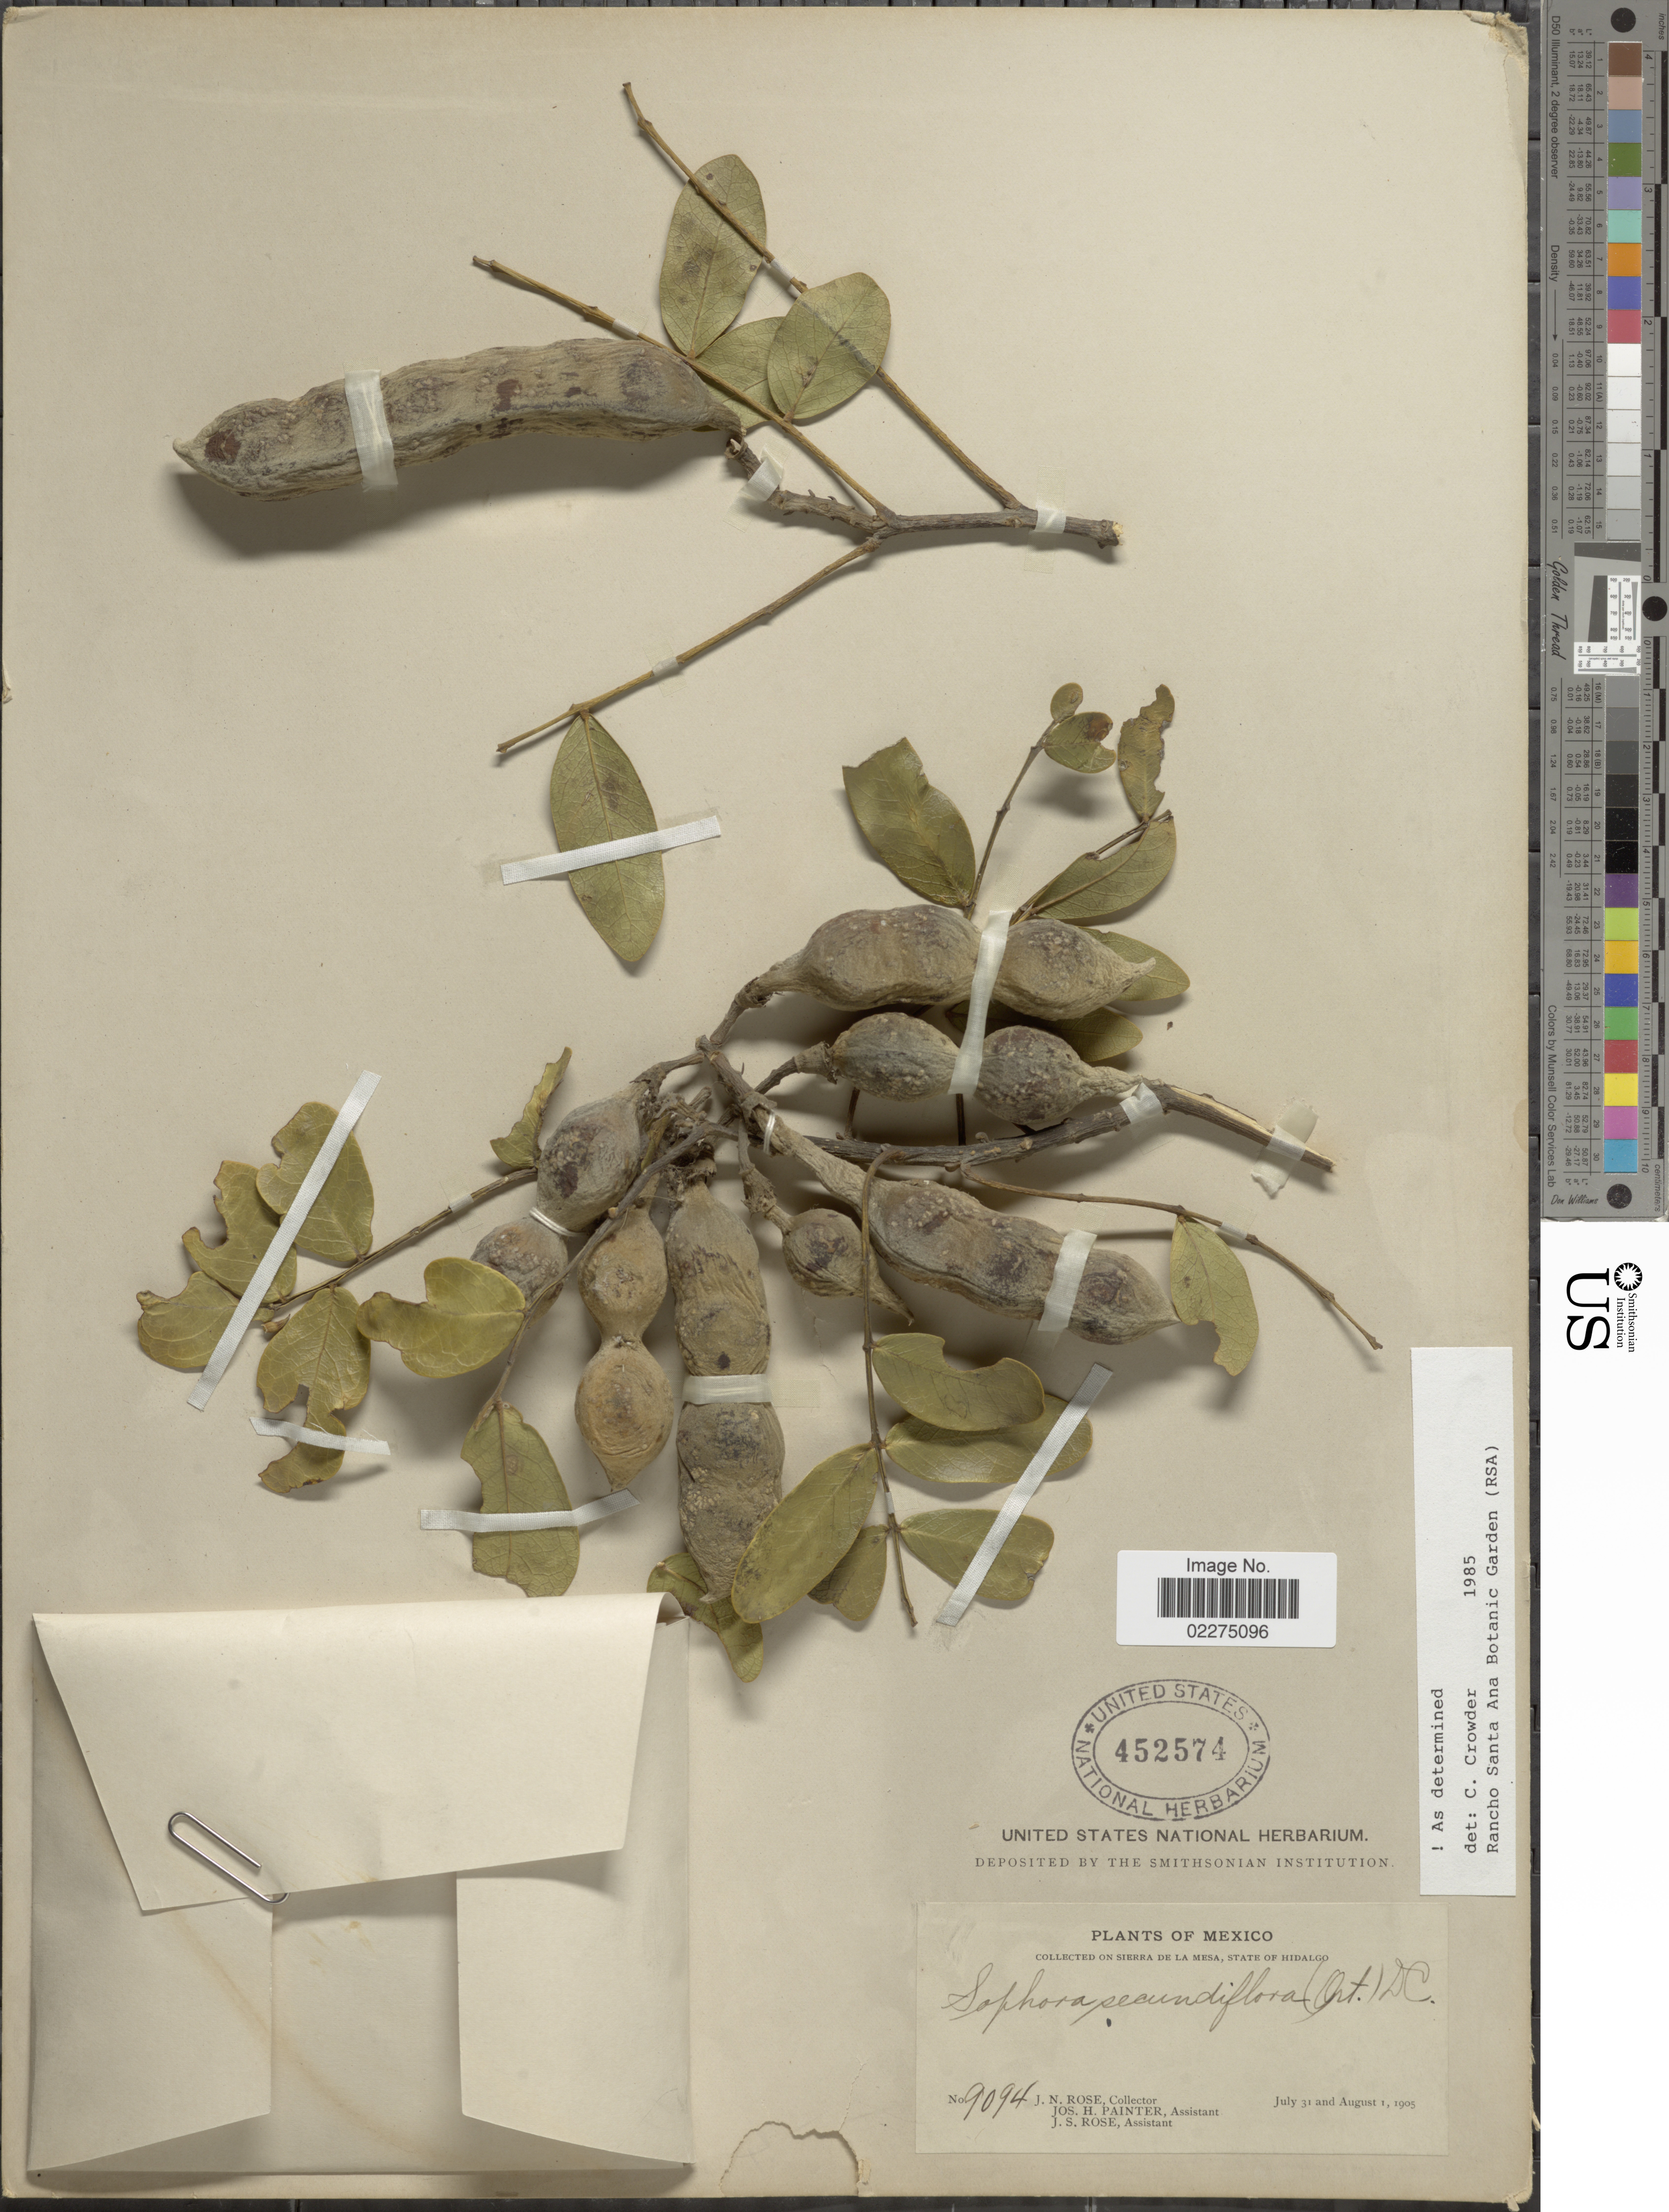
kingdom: Plantae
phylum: Tracheophyta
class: Magnoliopsida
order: Fabales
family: Fabaceae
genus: Dermatophyllum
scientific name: Dermatophyllum secundiflorum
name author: (Ortega) Gandhi & Reveal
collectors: J. N. Rose, J. H. Painter & J. S. Rose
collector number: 9094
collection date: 1905-07-31/1905-08-01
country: Mexico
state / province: Hidalgo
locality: Sierra de La Mesa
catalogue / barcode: US 452574